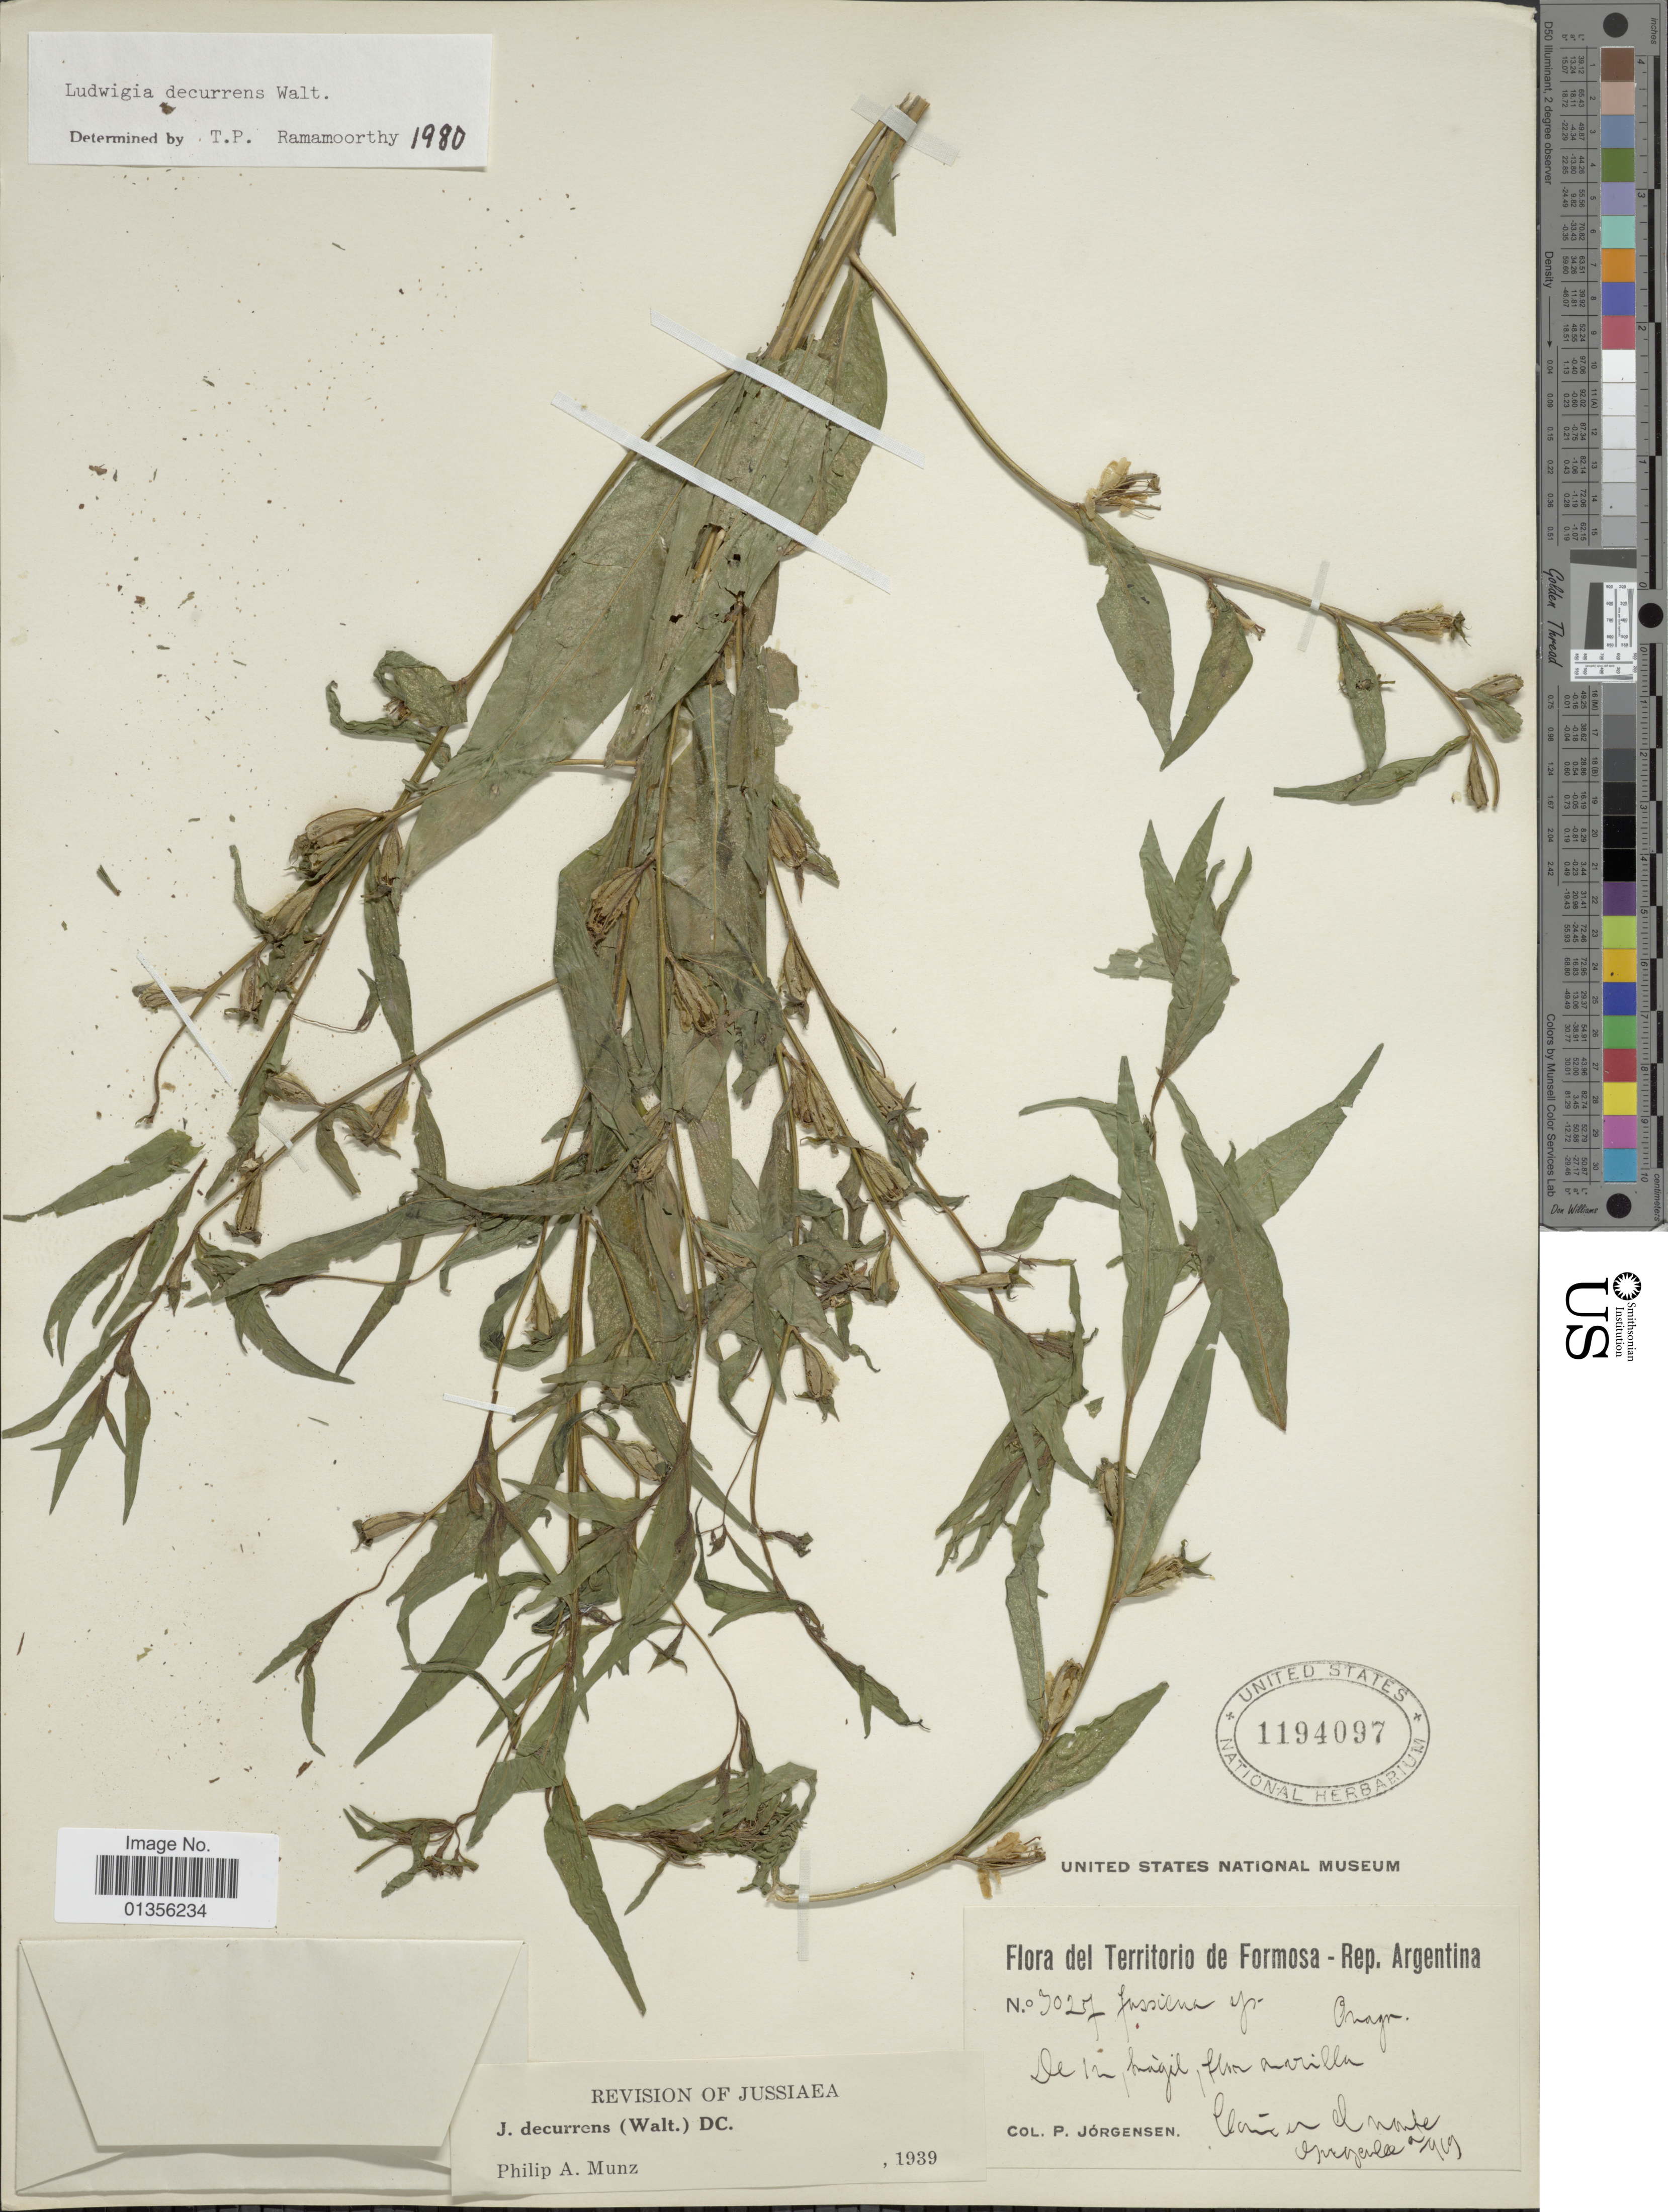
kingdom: Plantae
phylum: Tracheophyta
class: Magnoliopsida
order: Myrtales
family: Onagraceae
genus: Ludwigia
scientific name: Ludwigia decurrens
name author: Walter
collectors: P. Jörgensen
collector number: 3027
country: Argentina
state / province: Formosa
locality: En el Guayculee [interpreted].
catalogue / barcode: US 1194097